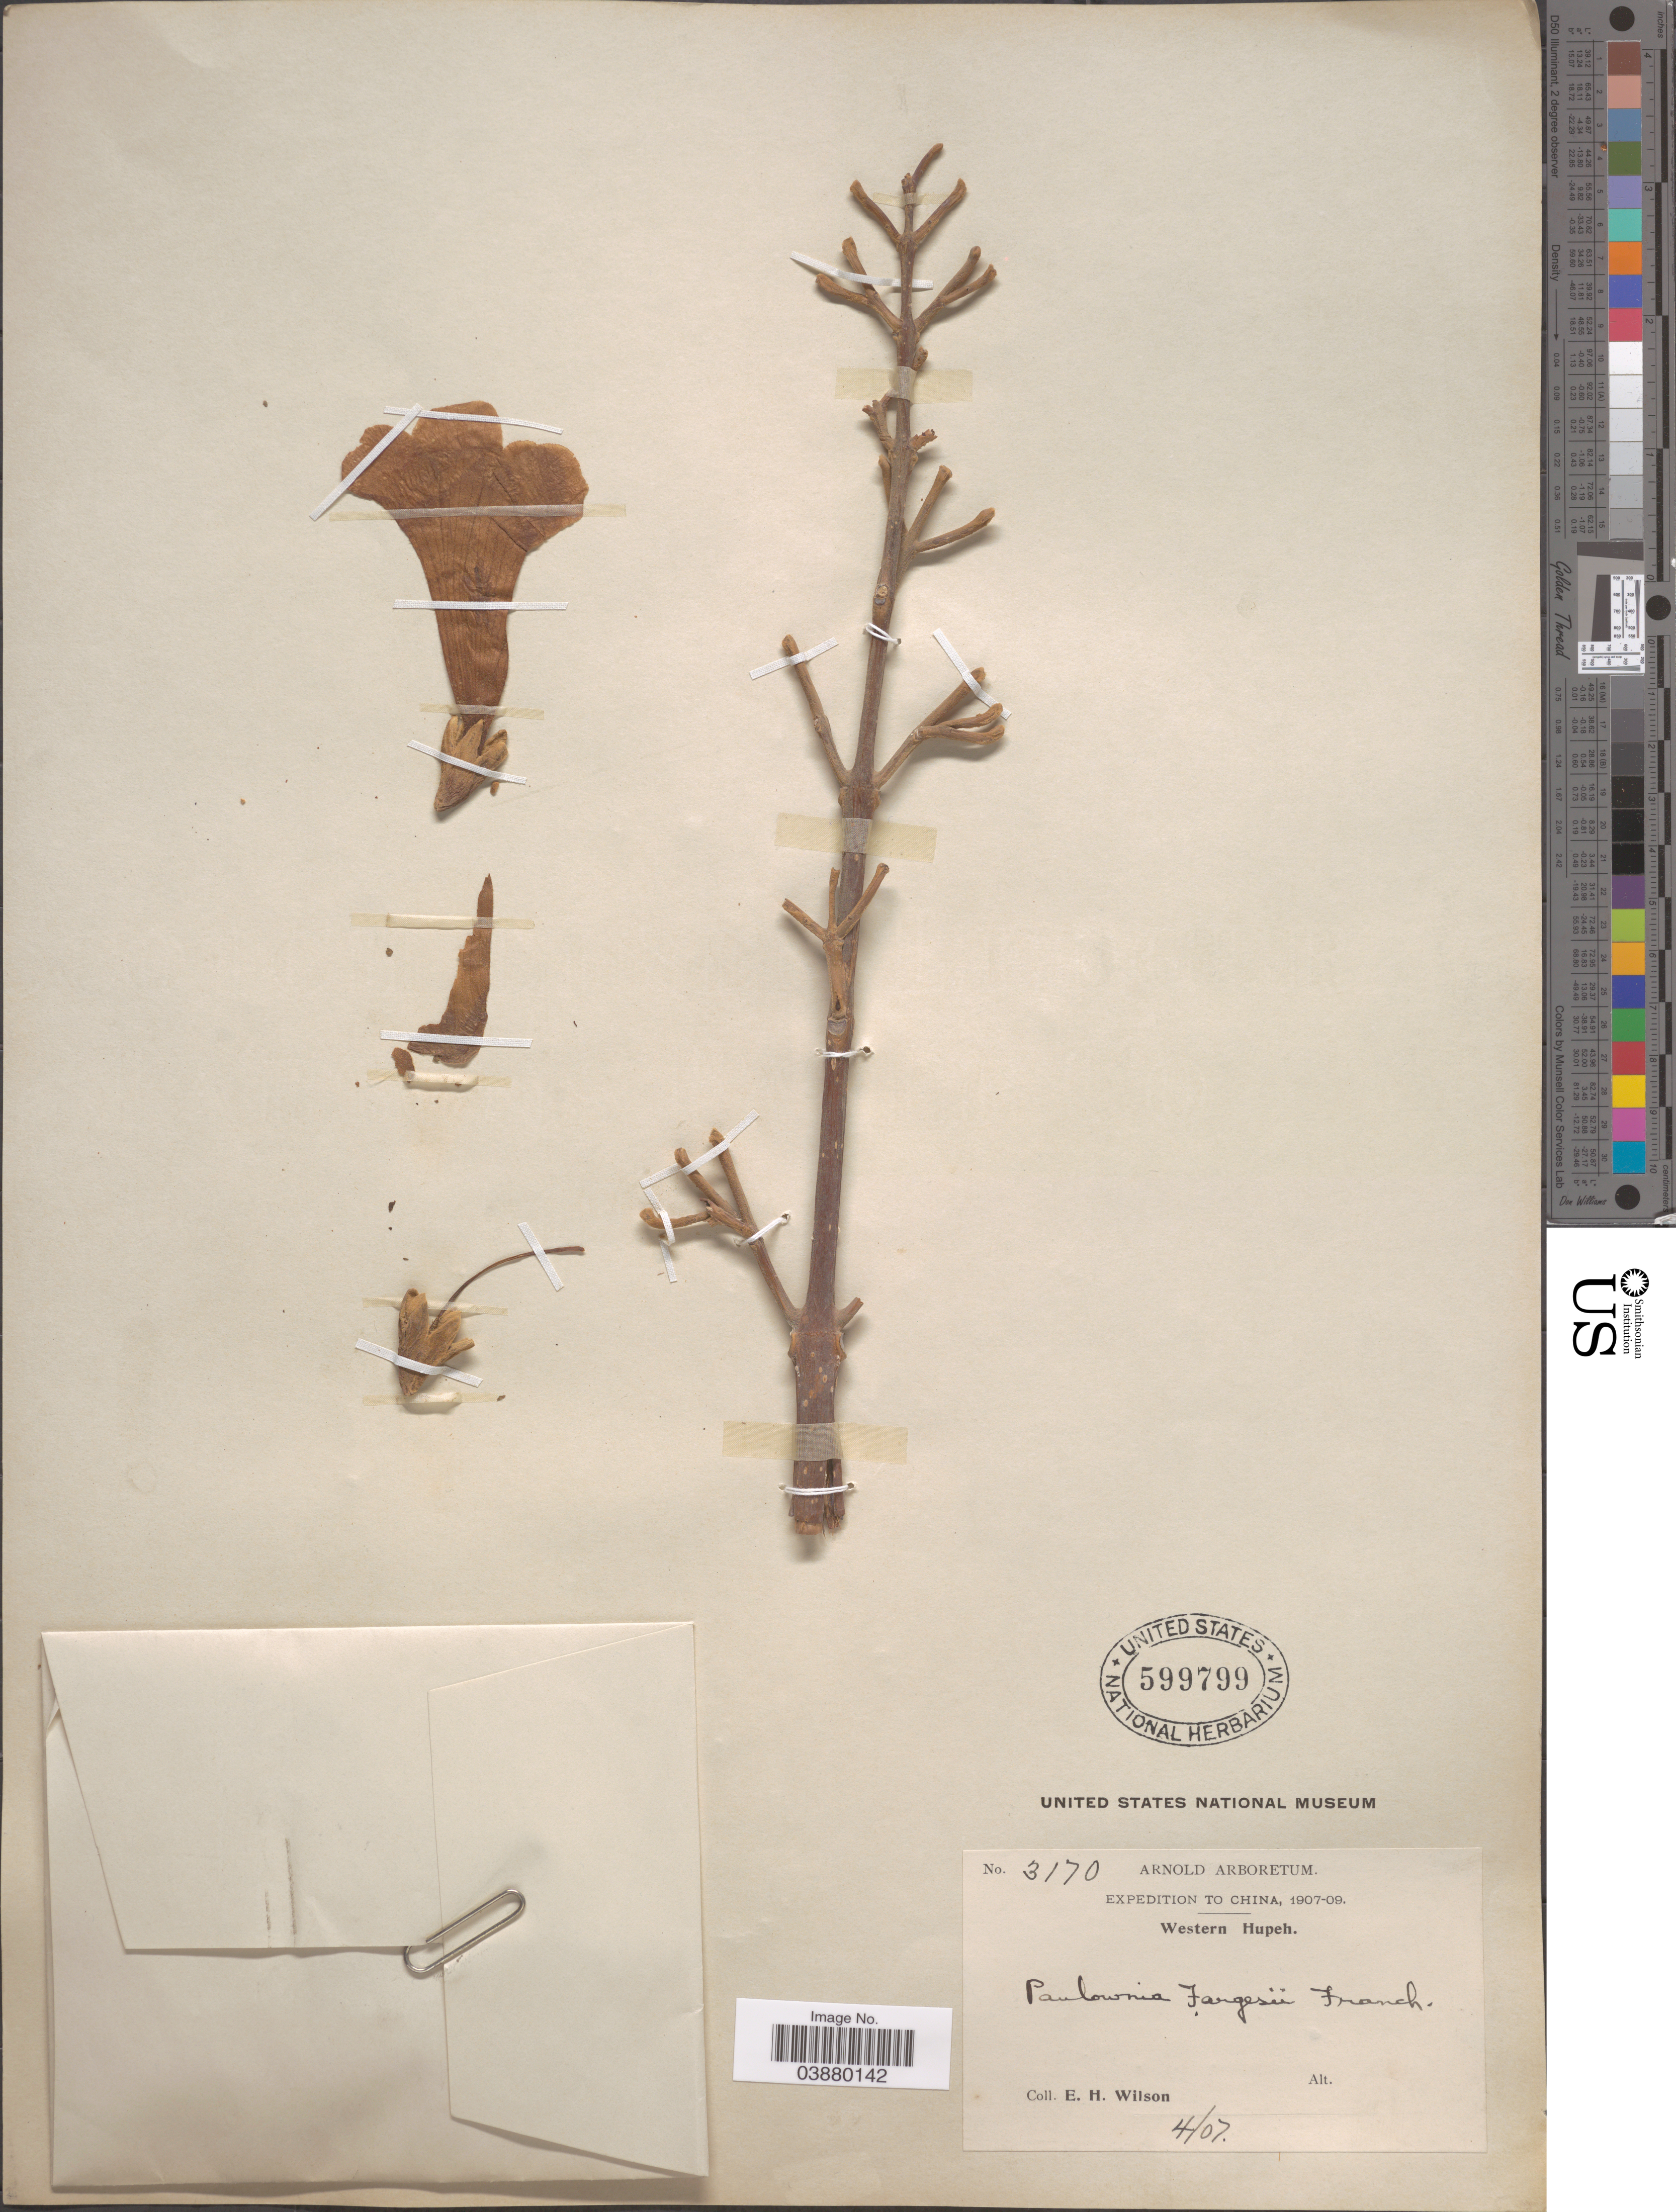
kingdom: Plantae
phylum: Tracheophyta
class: Magnoliopsida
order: Lamiales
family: Paulowniaceae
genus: Paulownia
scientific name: Paulownia fargesii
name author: Franch.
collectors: E. Wilson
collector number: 3170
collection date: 1907-04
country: China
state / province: Hubei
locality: Western Hupeh.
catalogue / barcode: US 599799